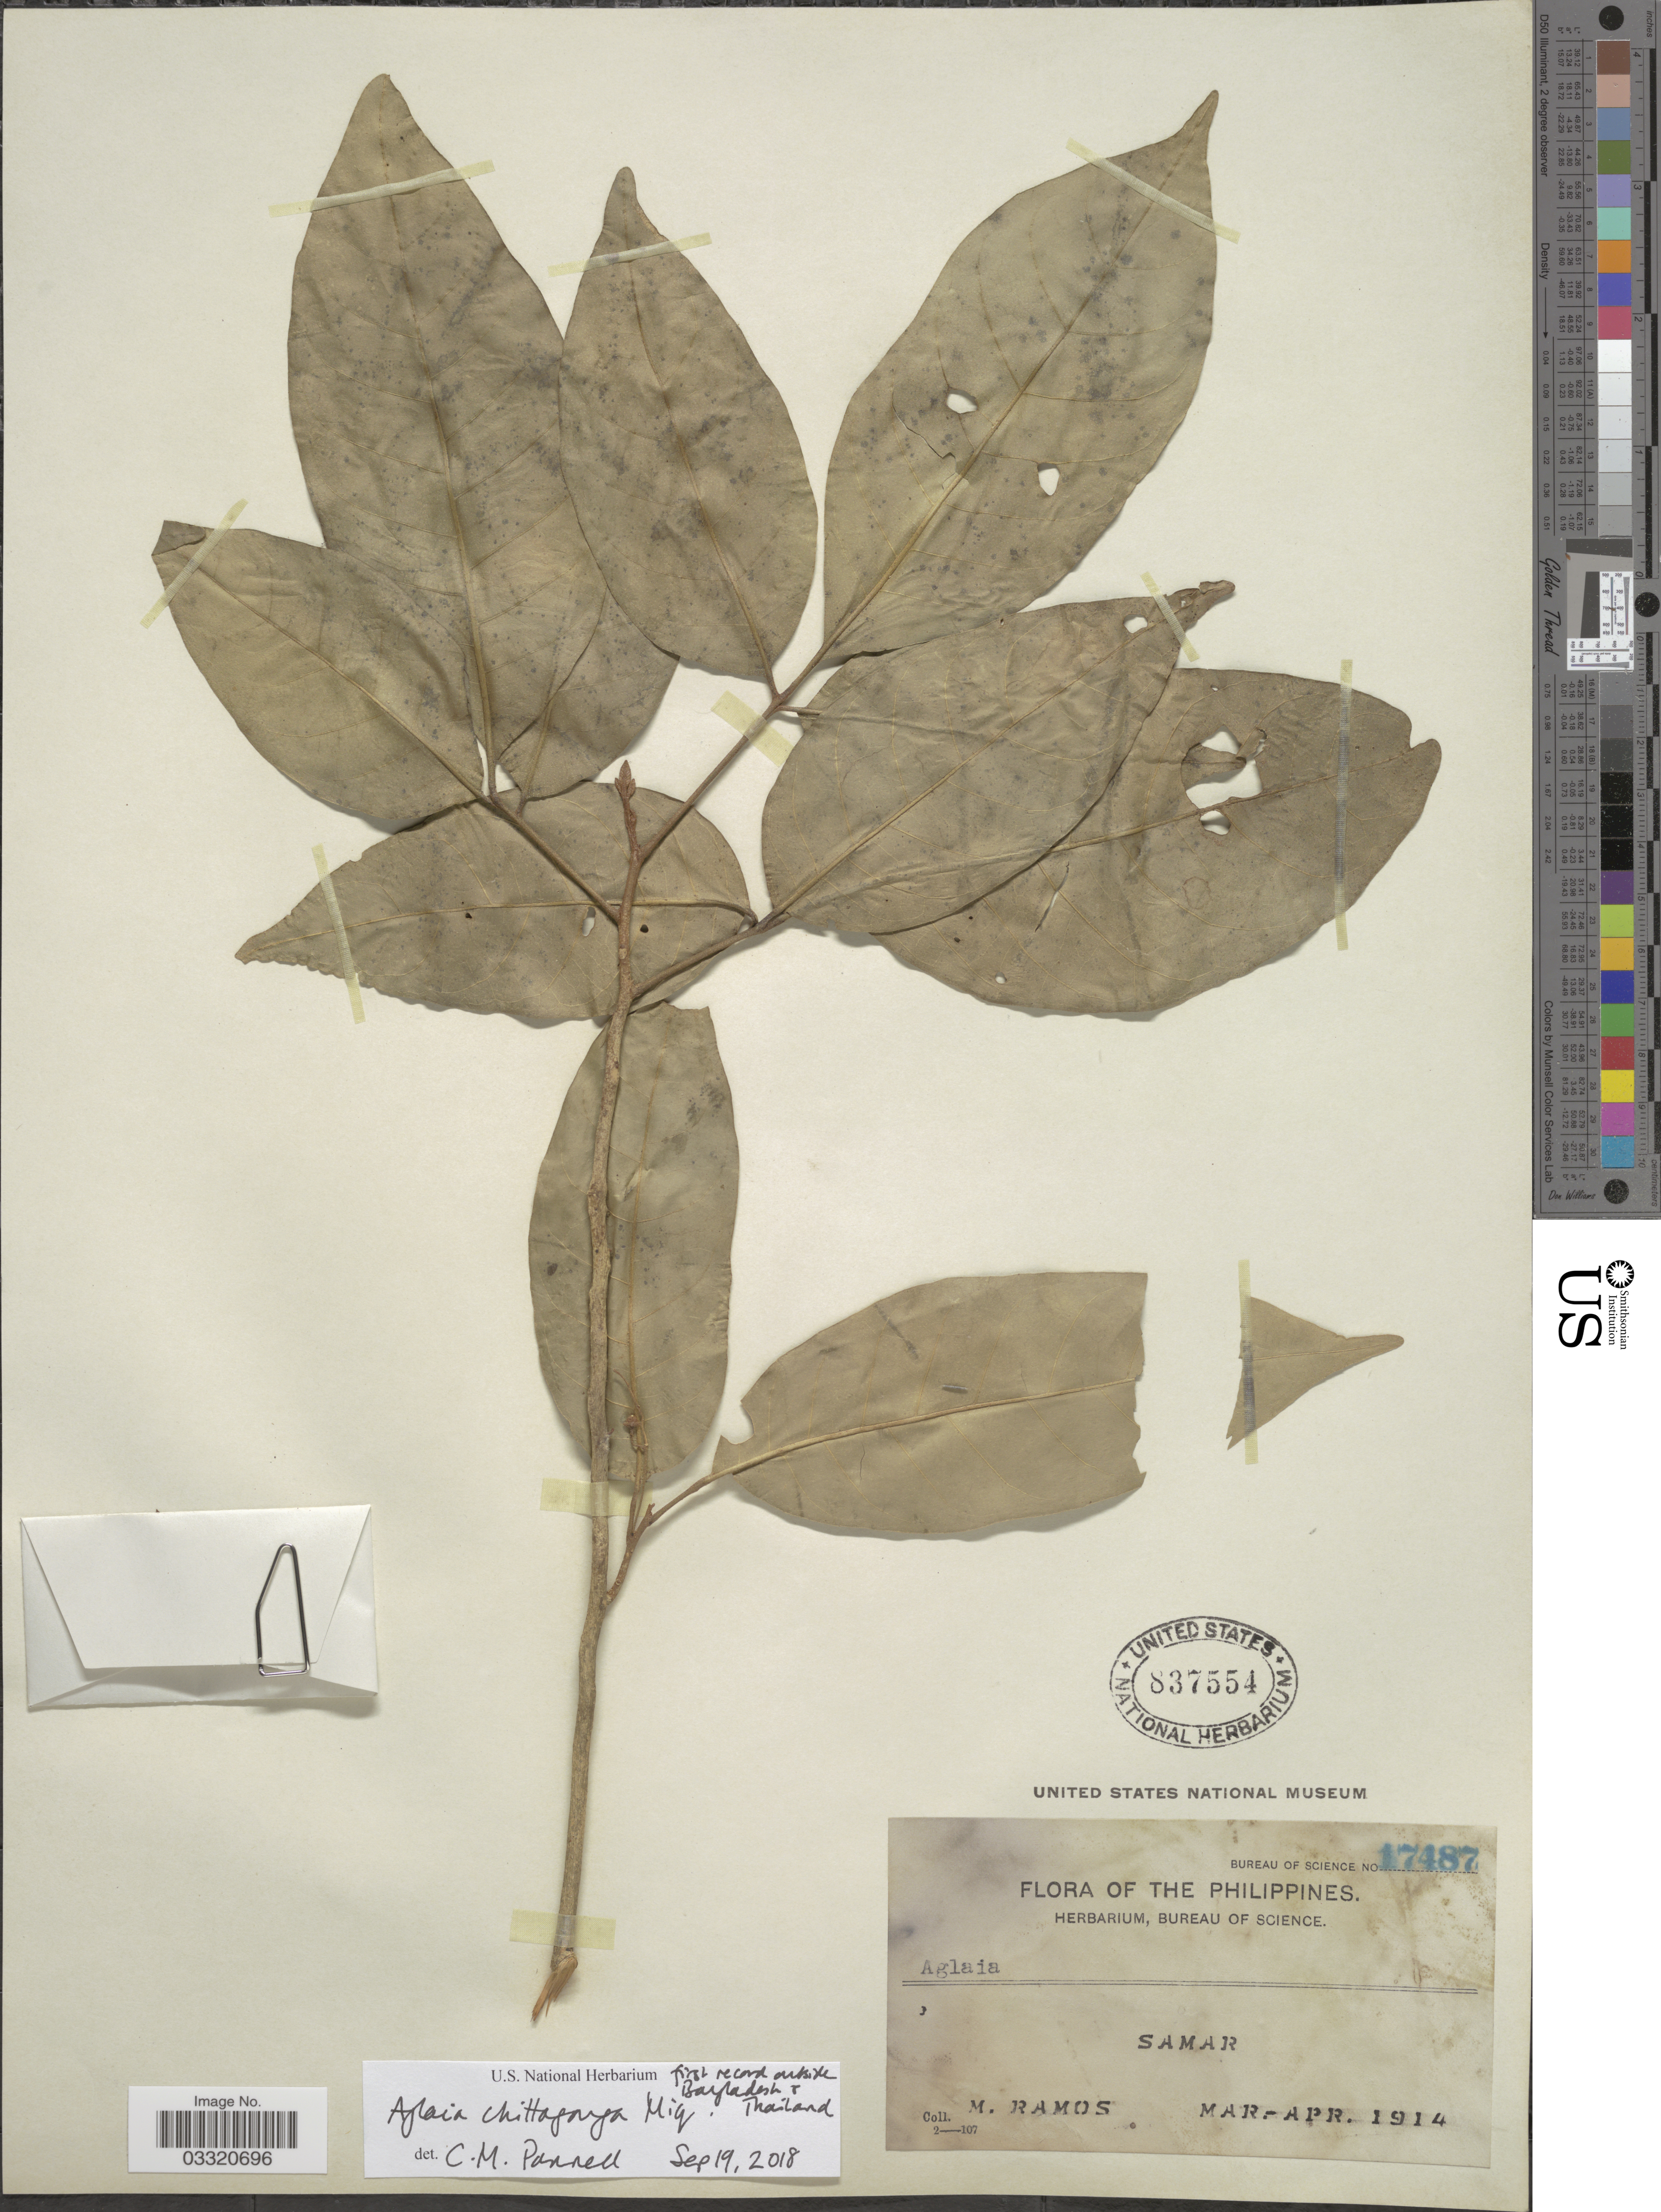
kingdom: Plantae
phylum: Tracheophyta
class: Magnoliopsida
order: Sapindales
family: Meliaceae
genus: Aglaia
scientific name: Aglaia chittagonga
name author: Miq.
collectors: M. Ramos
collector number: Bureau of Science 17487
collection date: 1914-03/1914-04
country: Philippines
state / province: Eastern Visayas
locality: Samar.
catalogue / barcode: US 837554